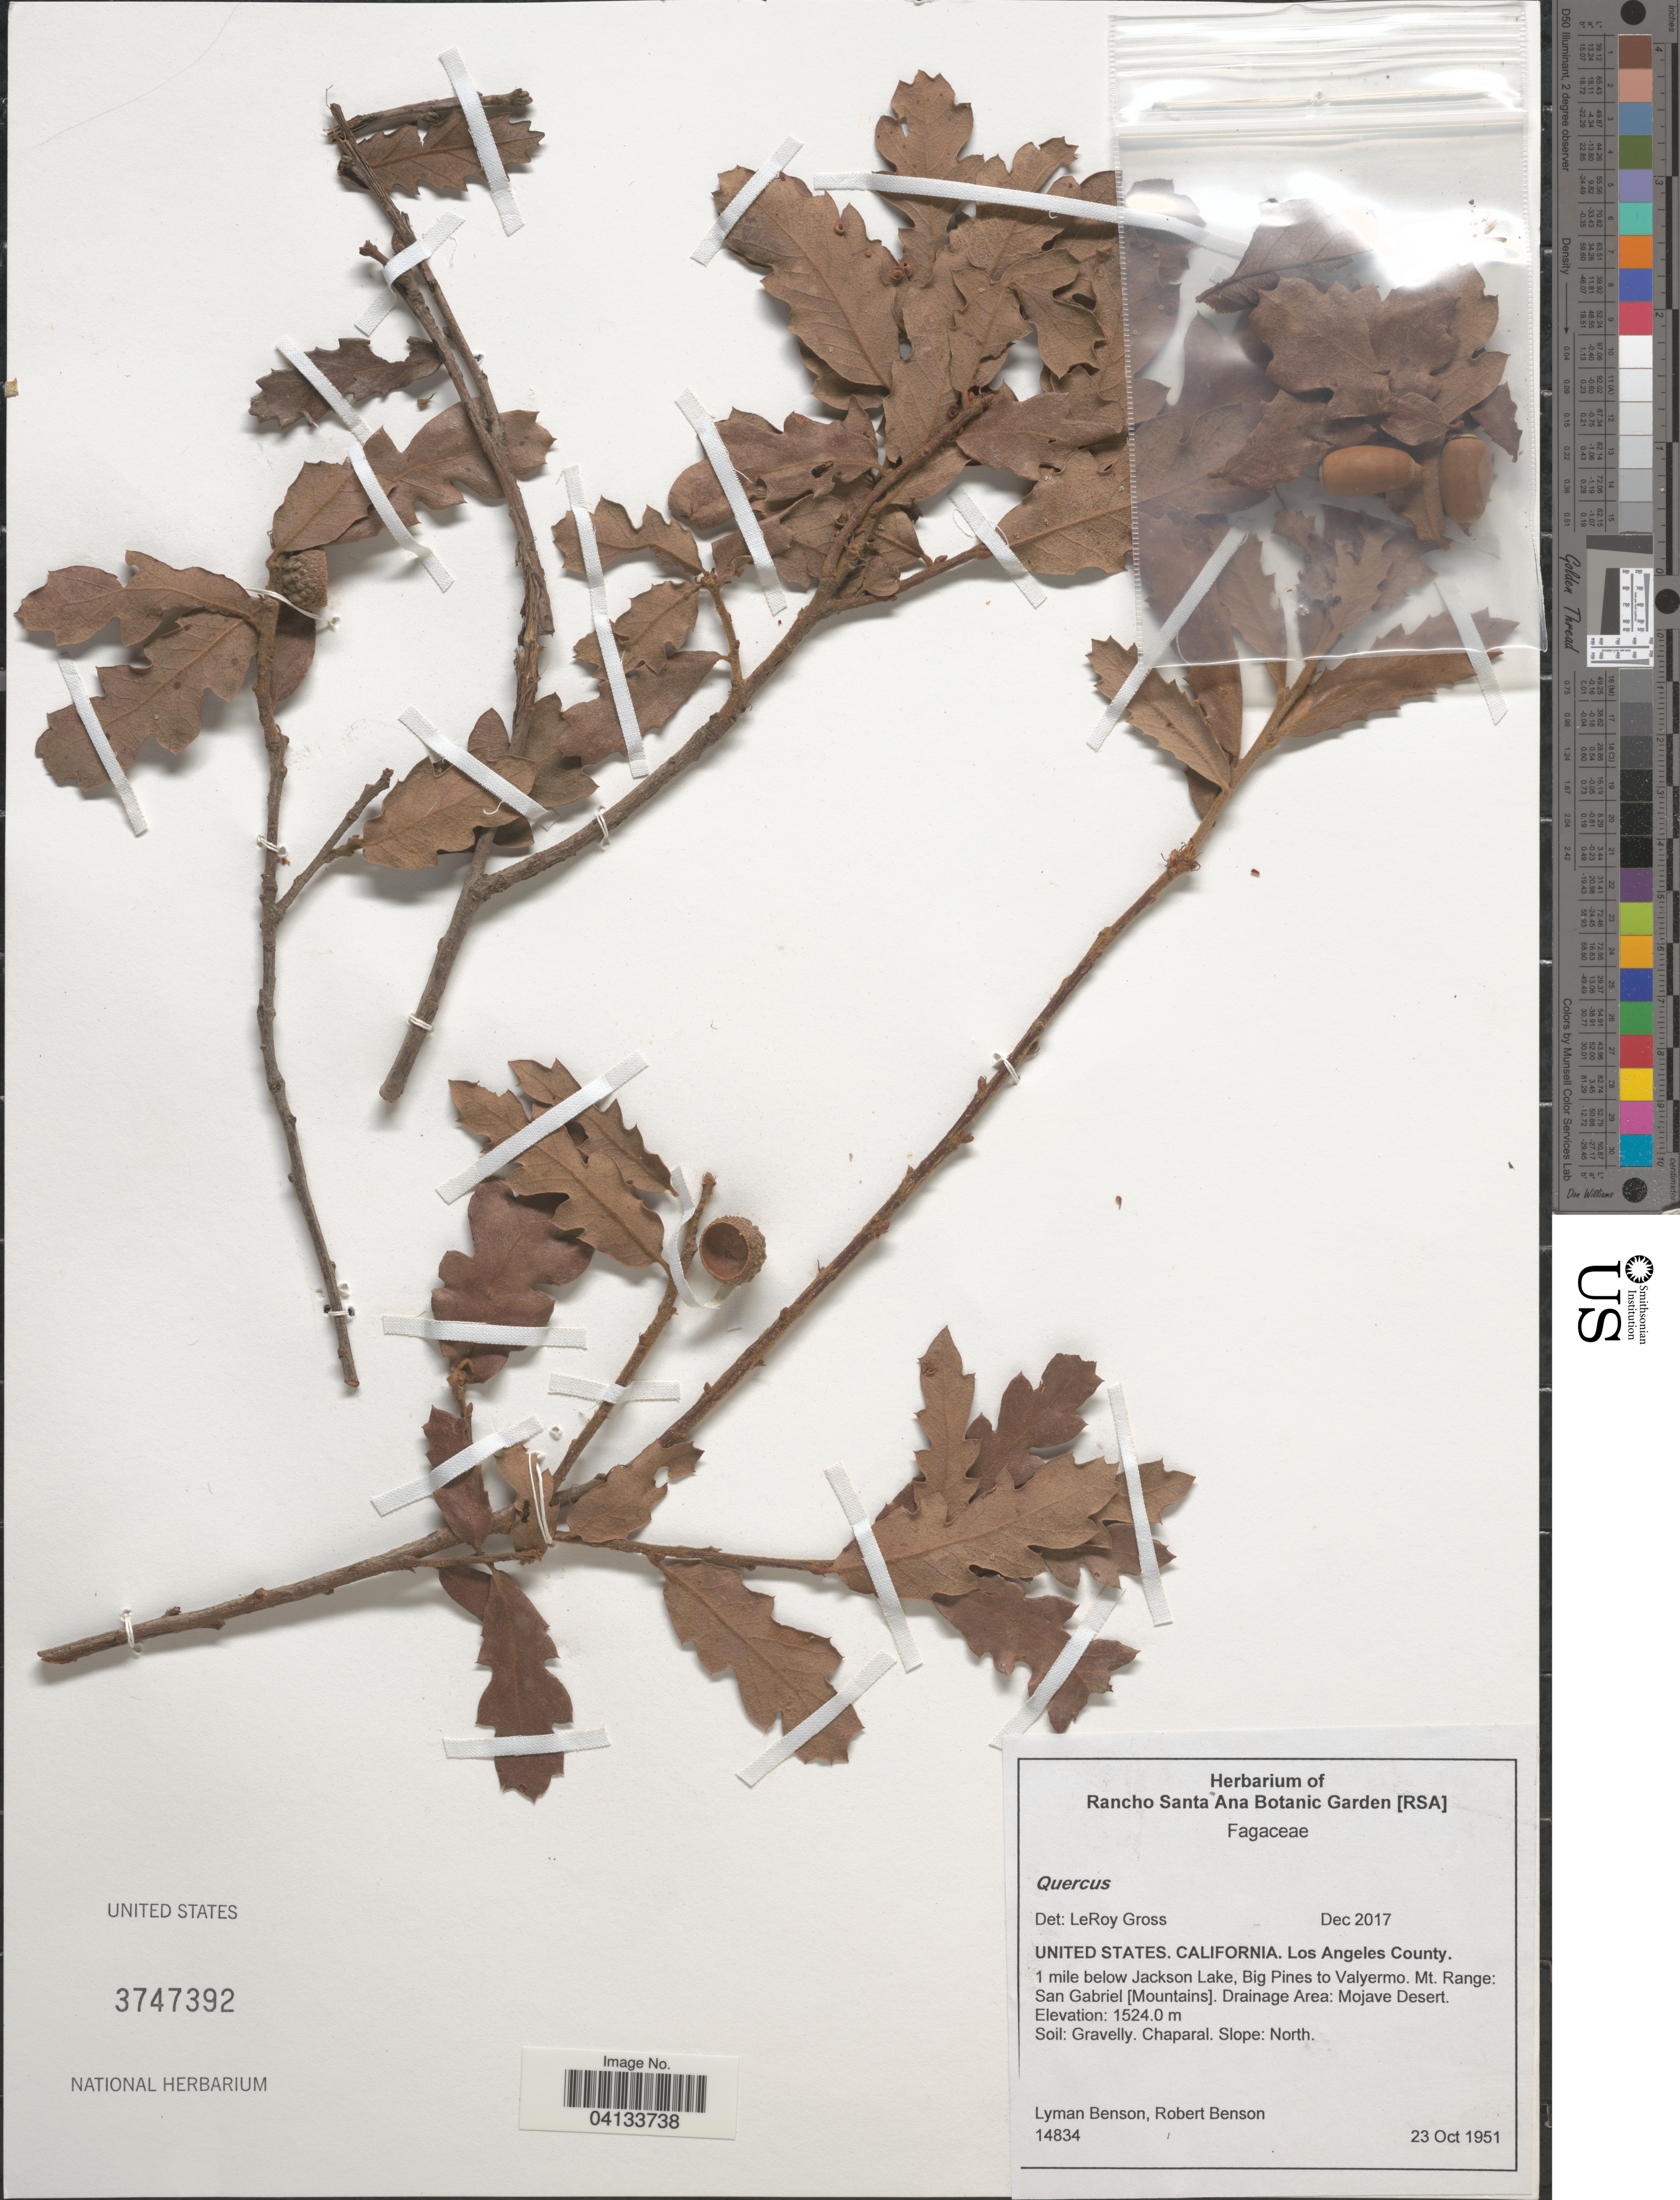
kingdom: Plantae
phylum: Tracheophyta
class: Magnoliopsida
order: Fagales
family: Fagaceae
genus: Quercus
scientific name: Quercus sp.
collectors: L. D. Benson & R. Benson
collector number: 14834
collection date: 1951-10-23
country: United States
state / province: California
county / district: Los Angeles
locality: Los Angeles County. 1 mile below Jackson Lake, Big Pines to Valyermo. Mt. Range: San Gabriel [Mountains]. Drainage Area: Mojave Desert. Slope: North.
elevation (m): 1524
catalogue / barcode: US 3747392